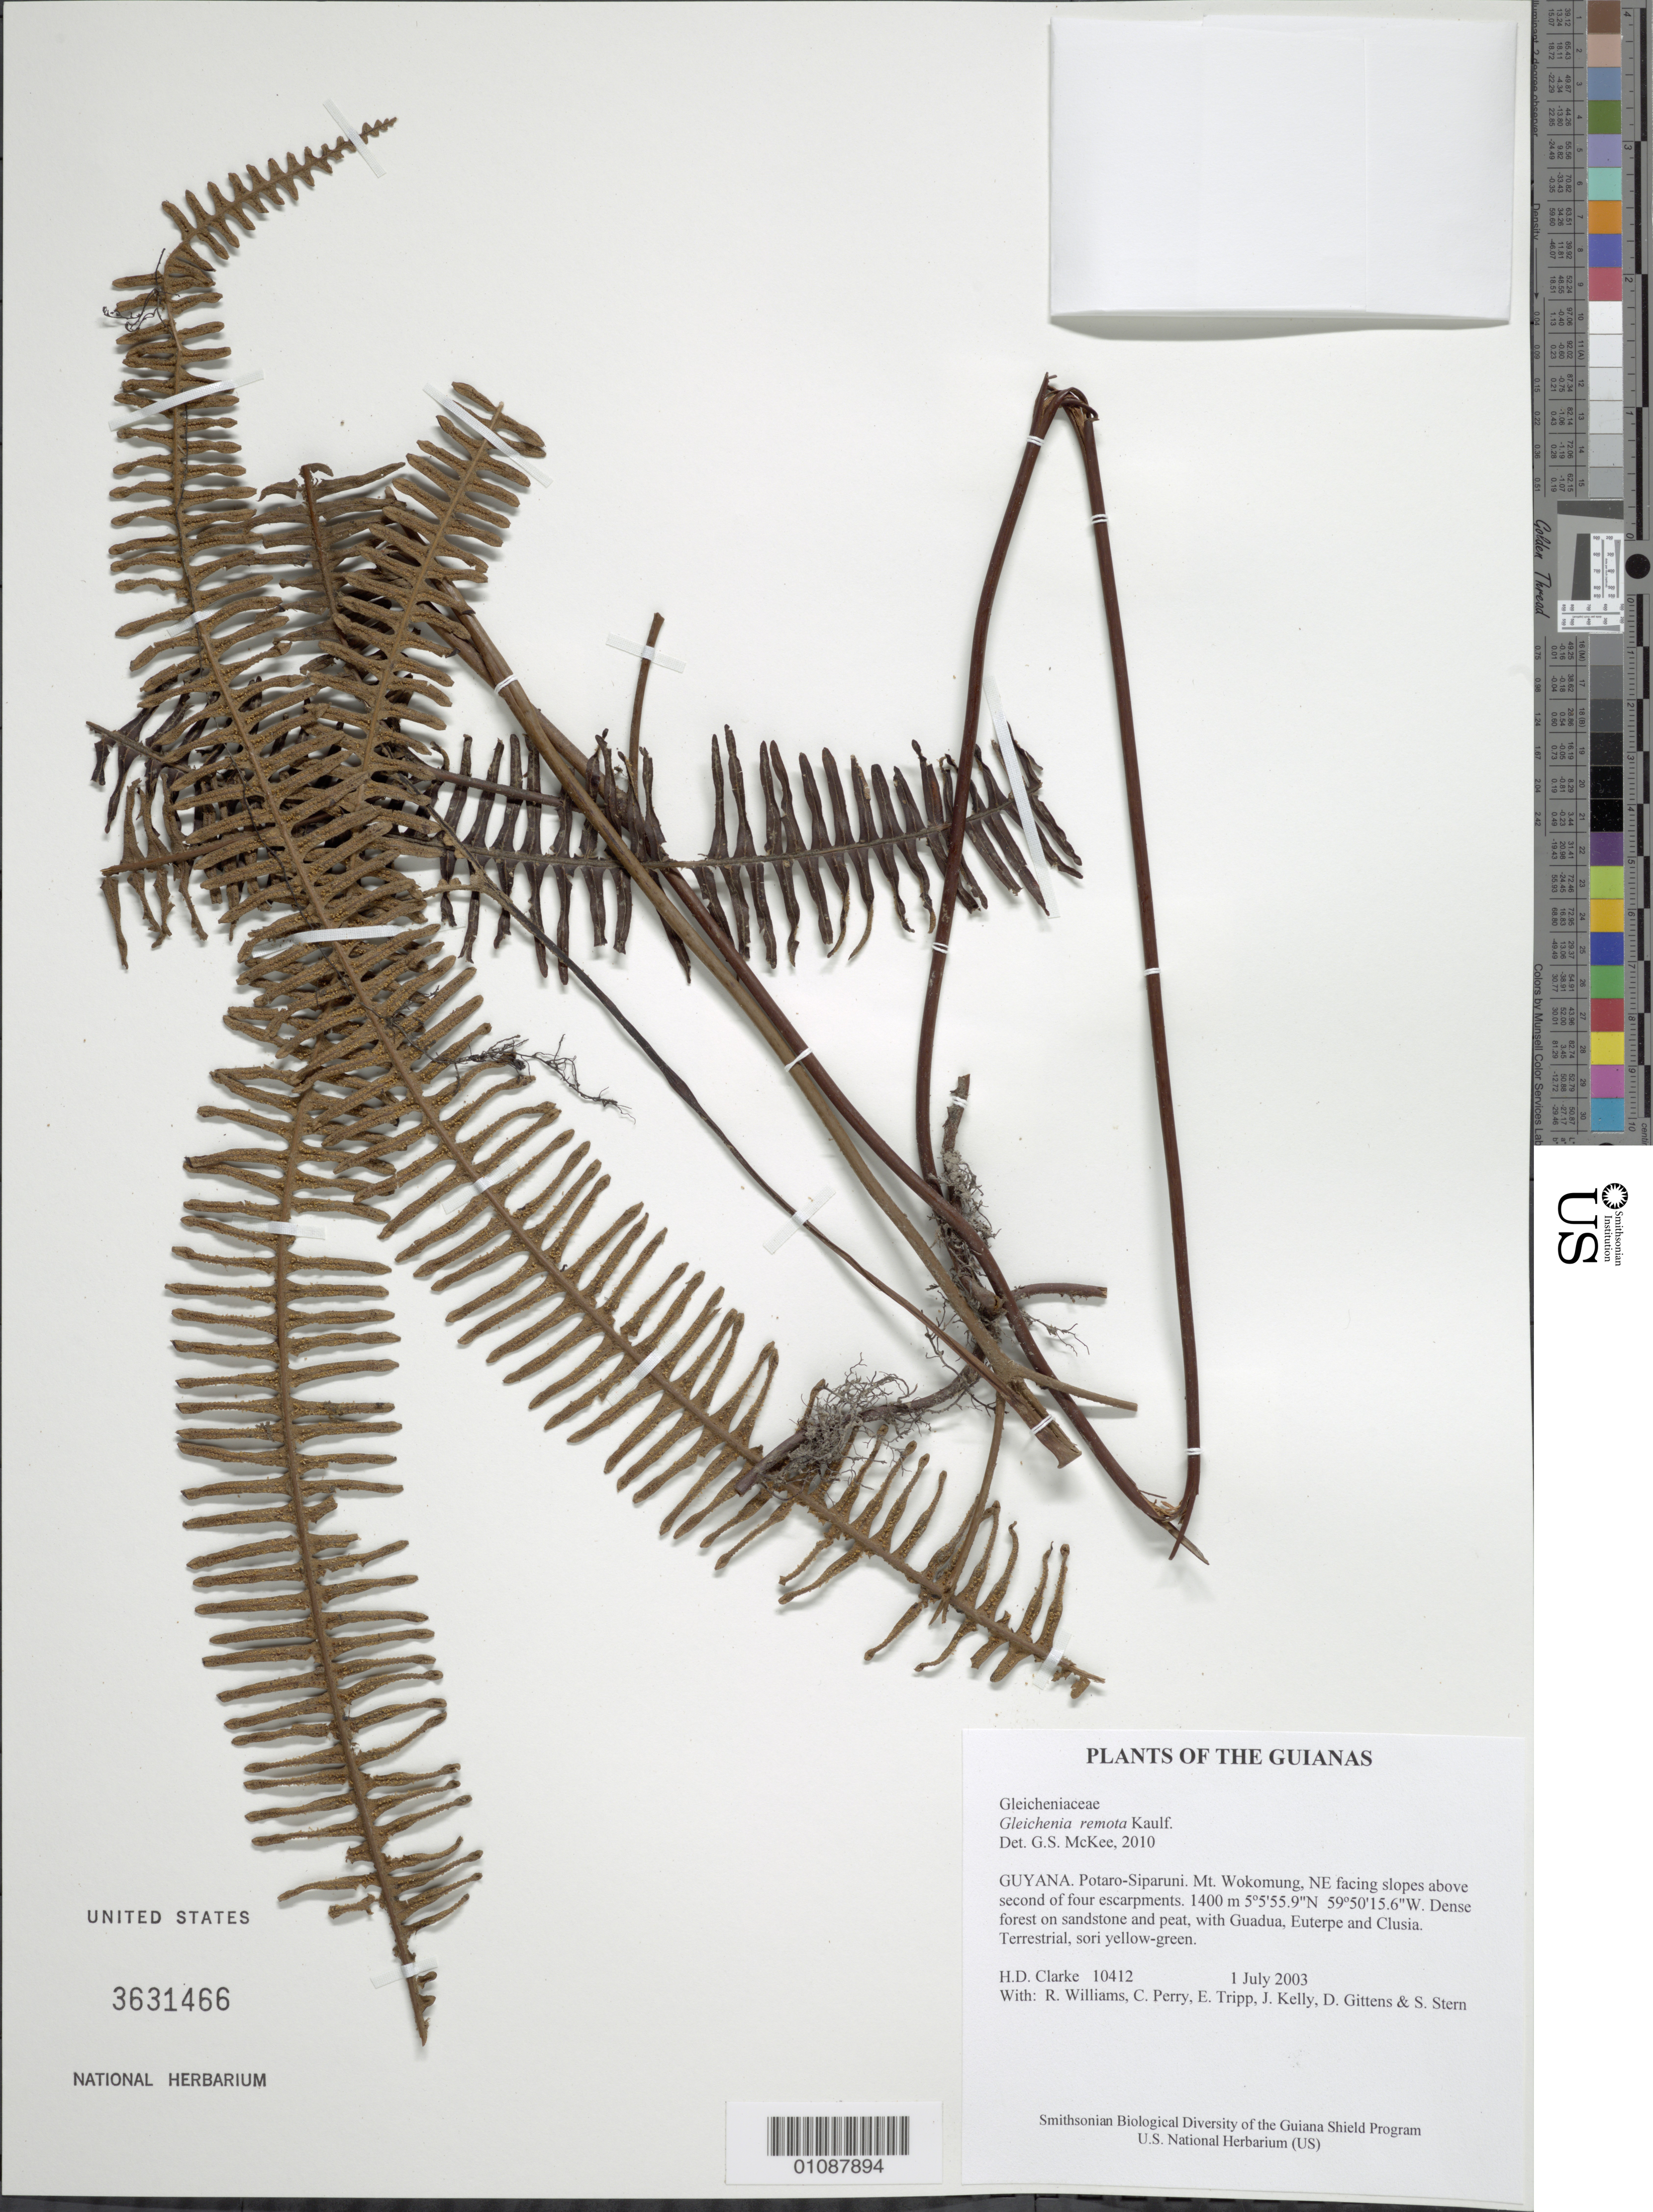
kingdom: Plantae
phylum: Tracheophyta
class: Polypodiopsida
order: Gleicheniales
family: Gleicheniaceae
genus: Sticherus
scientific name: Sticherus remotus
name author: (Kaulf.) Chrysler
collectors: H. D. Clarke, R. Williams, C. Perry, E. Tripp, J. Kelly, D. Gittens & S. R. Stern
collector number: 10412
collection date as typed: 1 July 2003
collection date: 2003-07-01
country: Guyana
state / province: Potaro-Siparuni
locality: Mt. Wokomung, NE facing slopes above second of four escarpments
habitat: Dense forest on sandstone and peat, with Guadua, Euterpe and Clusia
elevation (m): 1400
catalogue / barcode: US 3631466